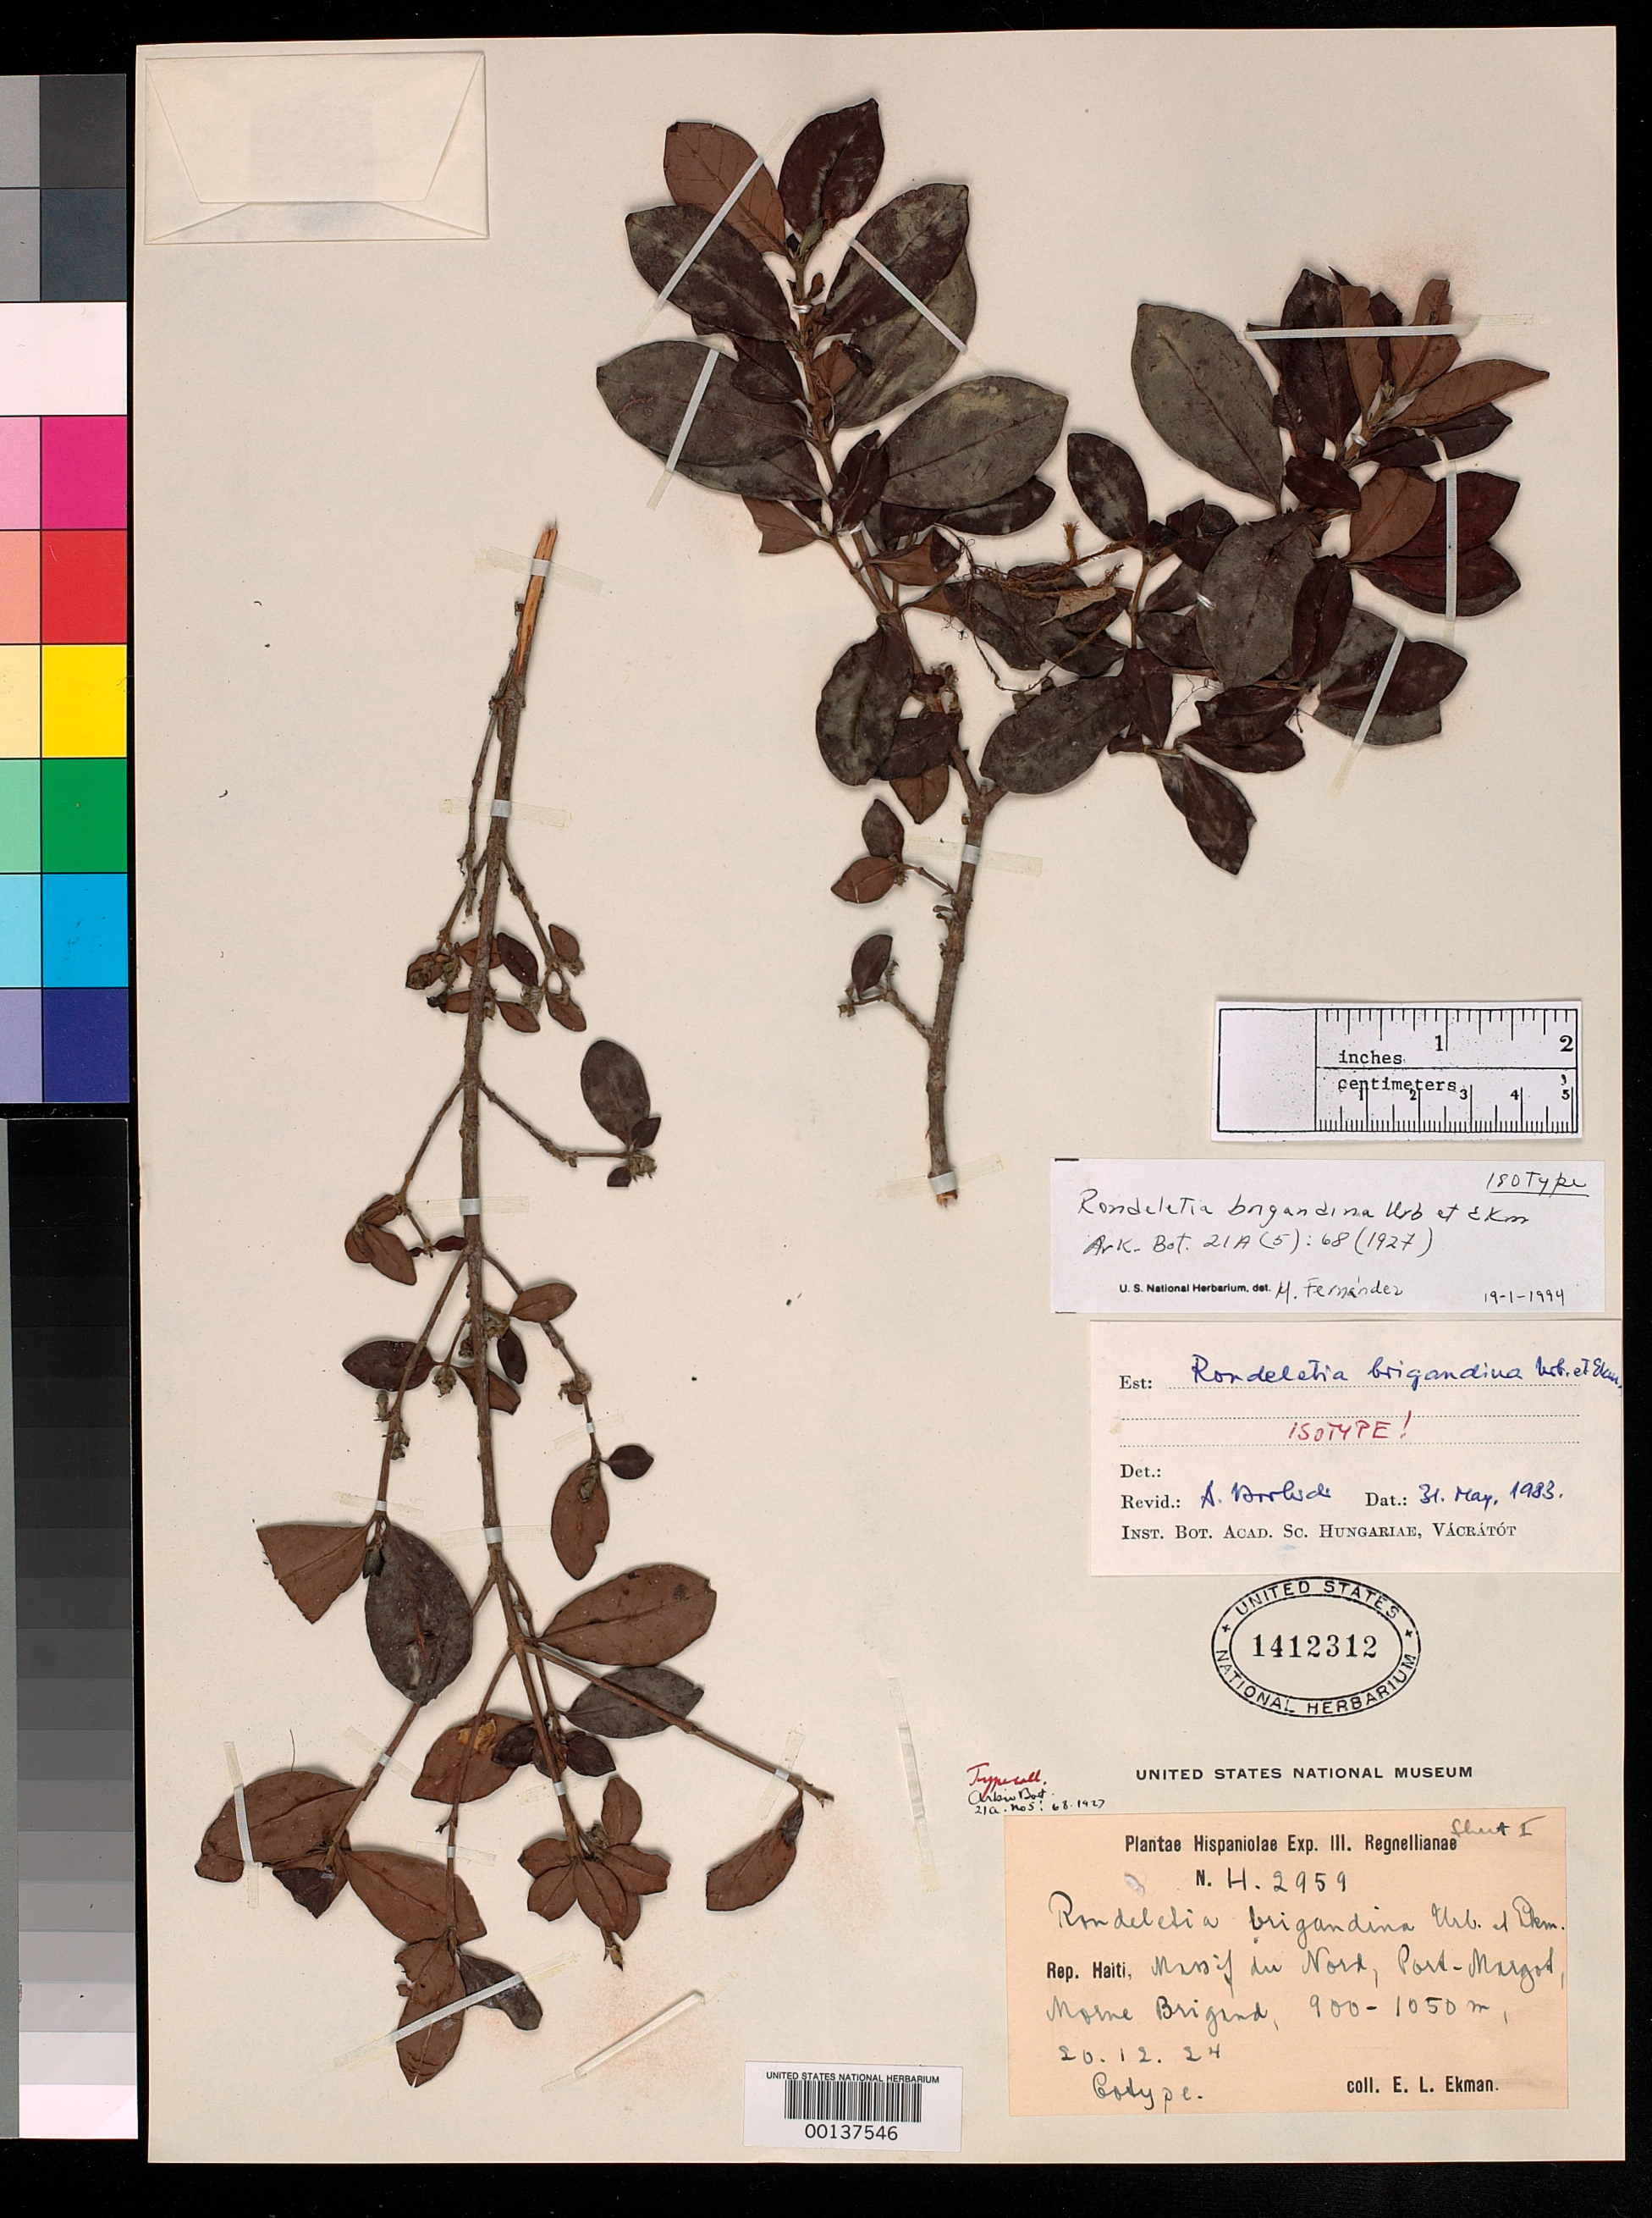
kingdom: Plantae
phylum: Tracheophyta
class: Magnoliopsida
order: Gentianales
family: Rubiaceae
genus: Rondeletia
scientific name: Rondeletia brigandina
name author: Urb. & Ekman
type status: Isotype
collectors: E. L. Ekman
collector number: H 2959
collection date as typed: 20 Dec 1924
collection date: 1924-12-20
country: Haiti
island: Hispaniola Island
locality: Massif du Nord near Bayeux, Morne Brigand.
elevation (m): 900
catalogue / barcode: US 1412312